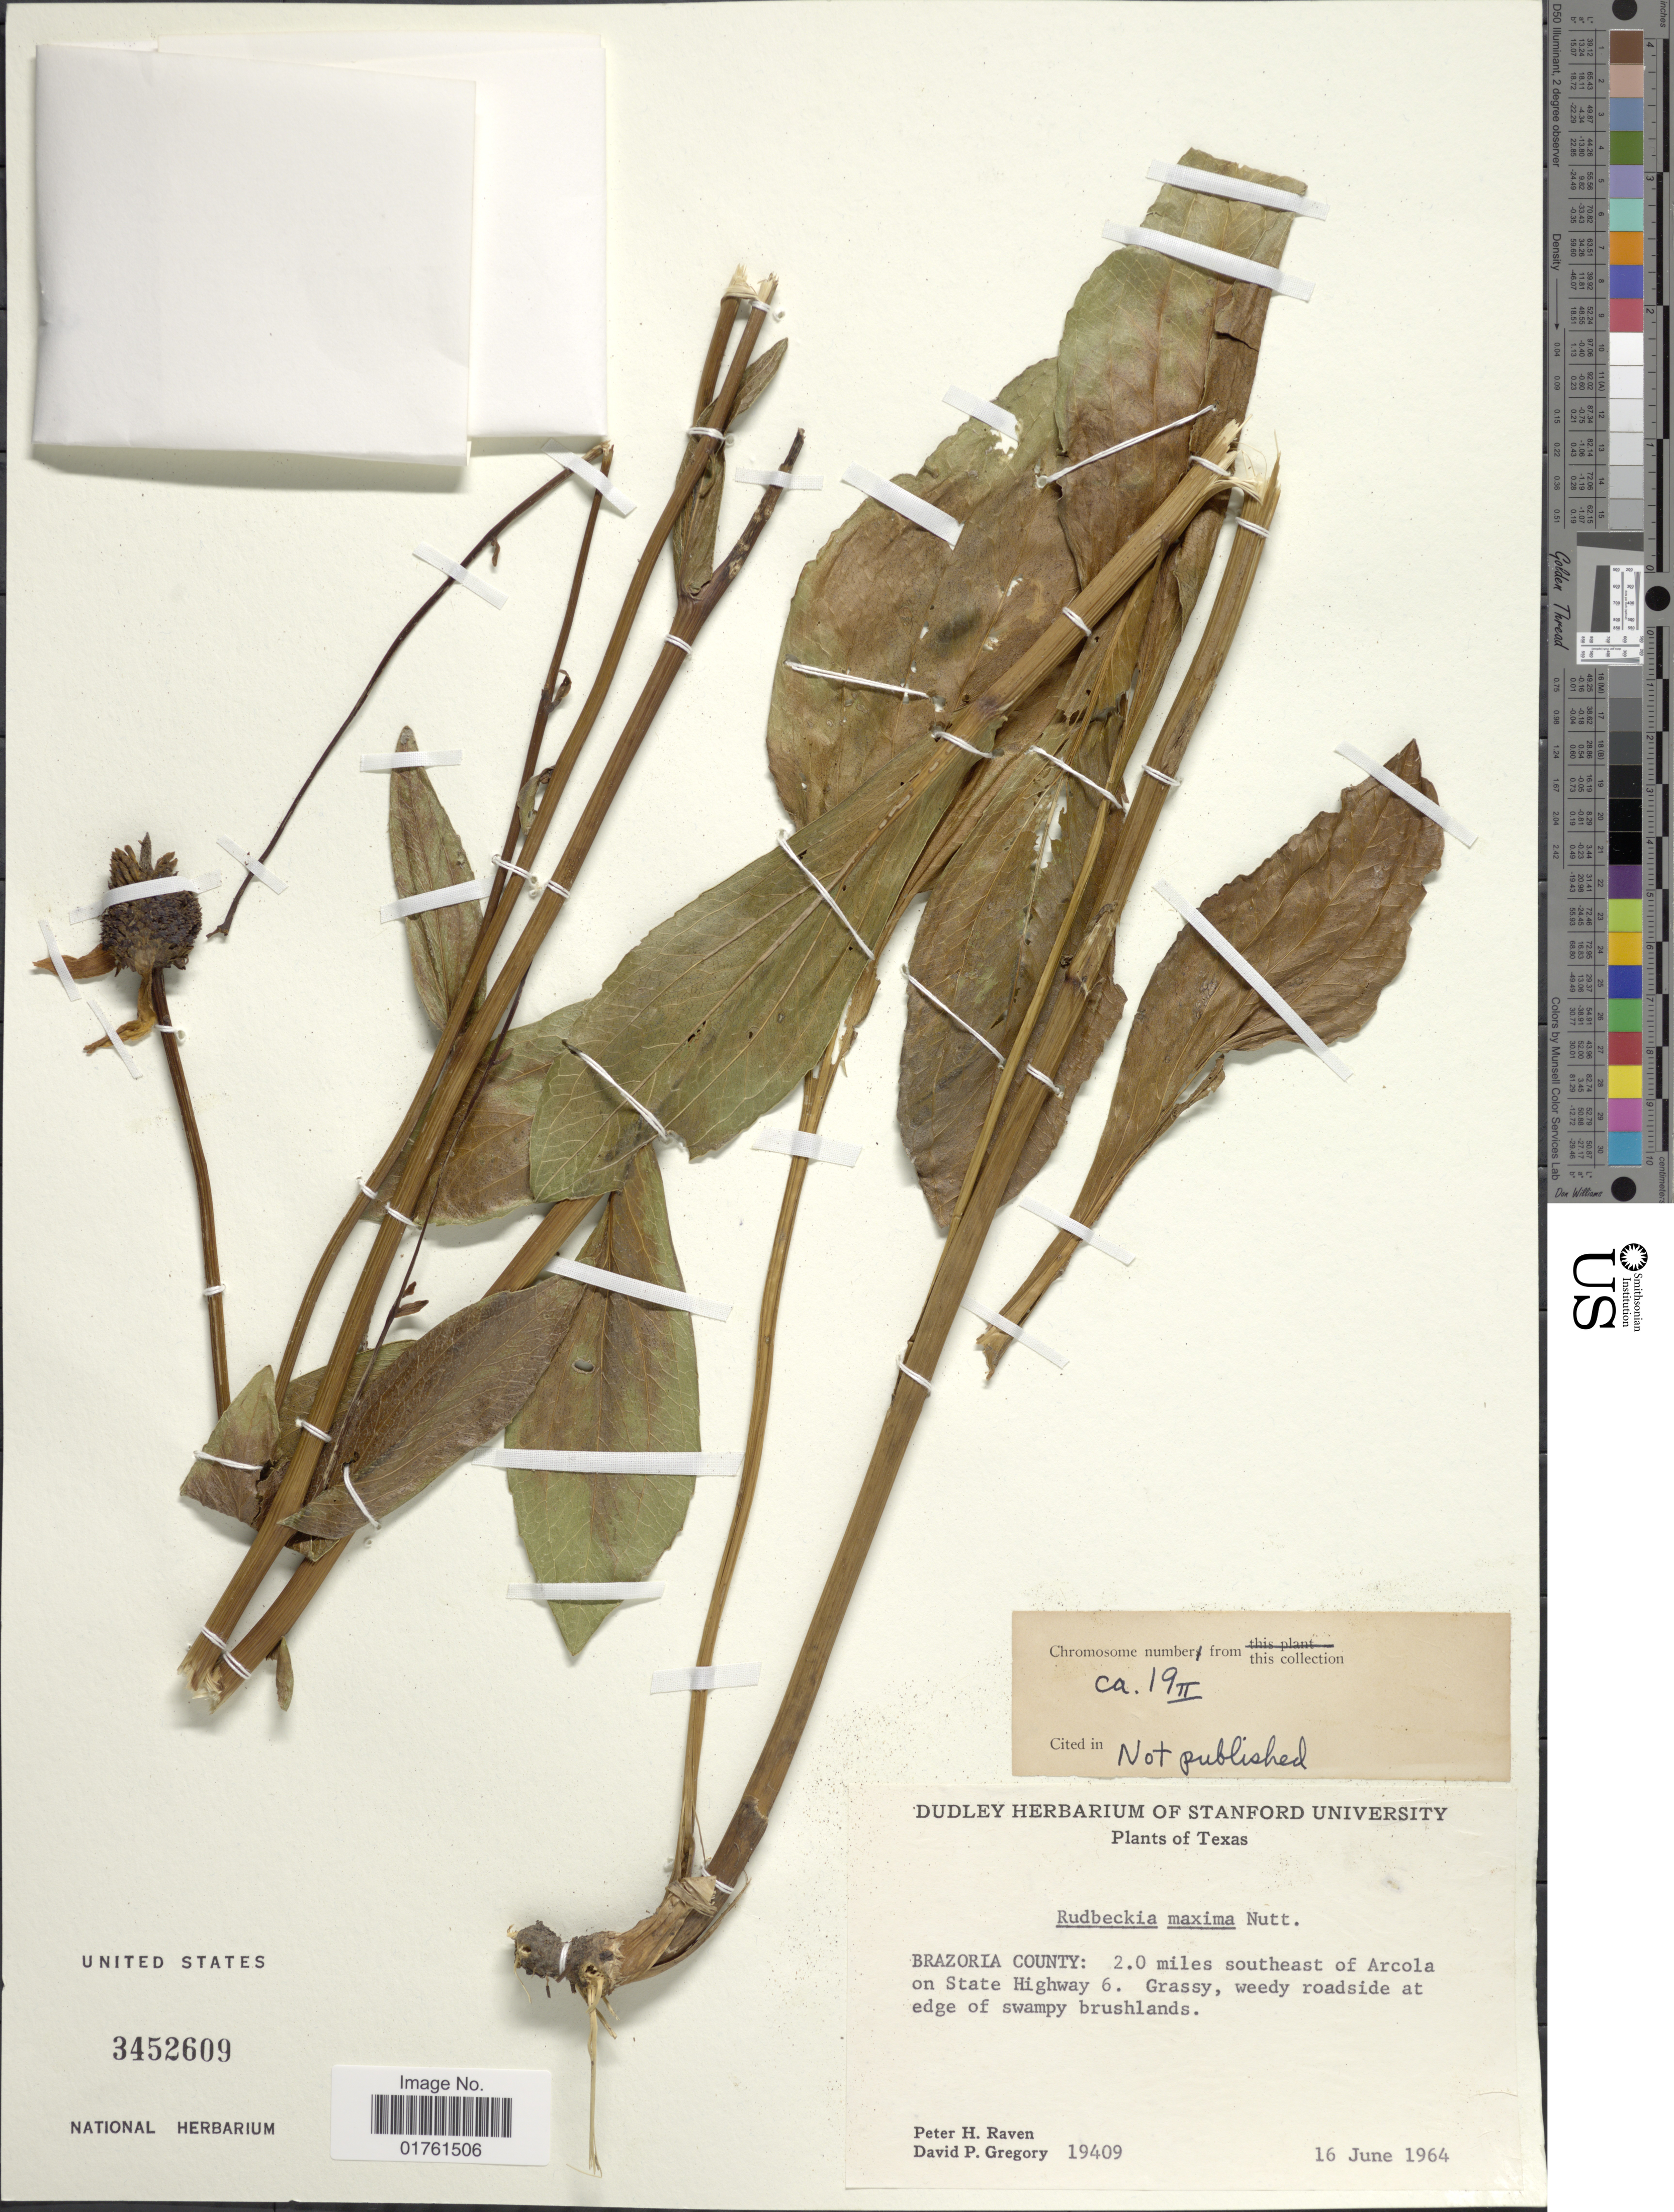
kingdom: Plantae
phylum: Tracheophyta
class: Magnoliopsida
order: Asterales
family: Asteraceae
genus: Rudbeckia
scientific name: Rudbeckia maxima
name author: Nutt.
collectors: P. Raven & D. Gregory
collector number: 19409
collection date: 1964-06-16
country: United States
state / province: Texas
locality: Brazoria County: 2.0 miles southeast of Arcola on State Highway 6. Grassy, weedy roadside at edge of swampy brushlands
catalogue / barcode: US 3452609